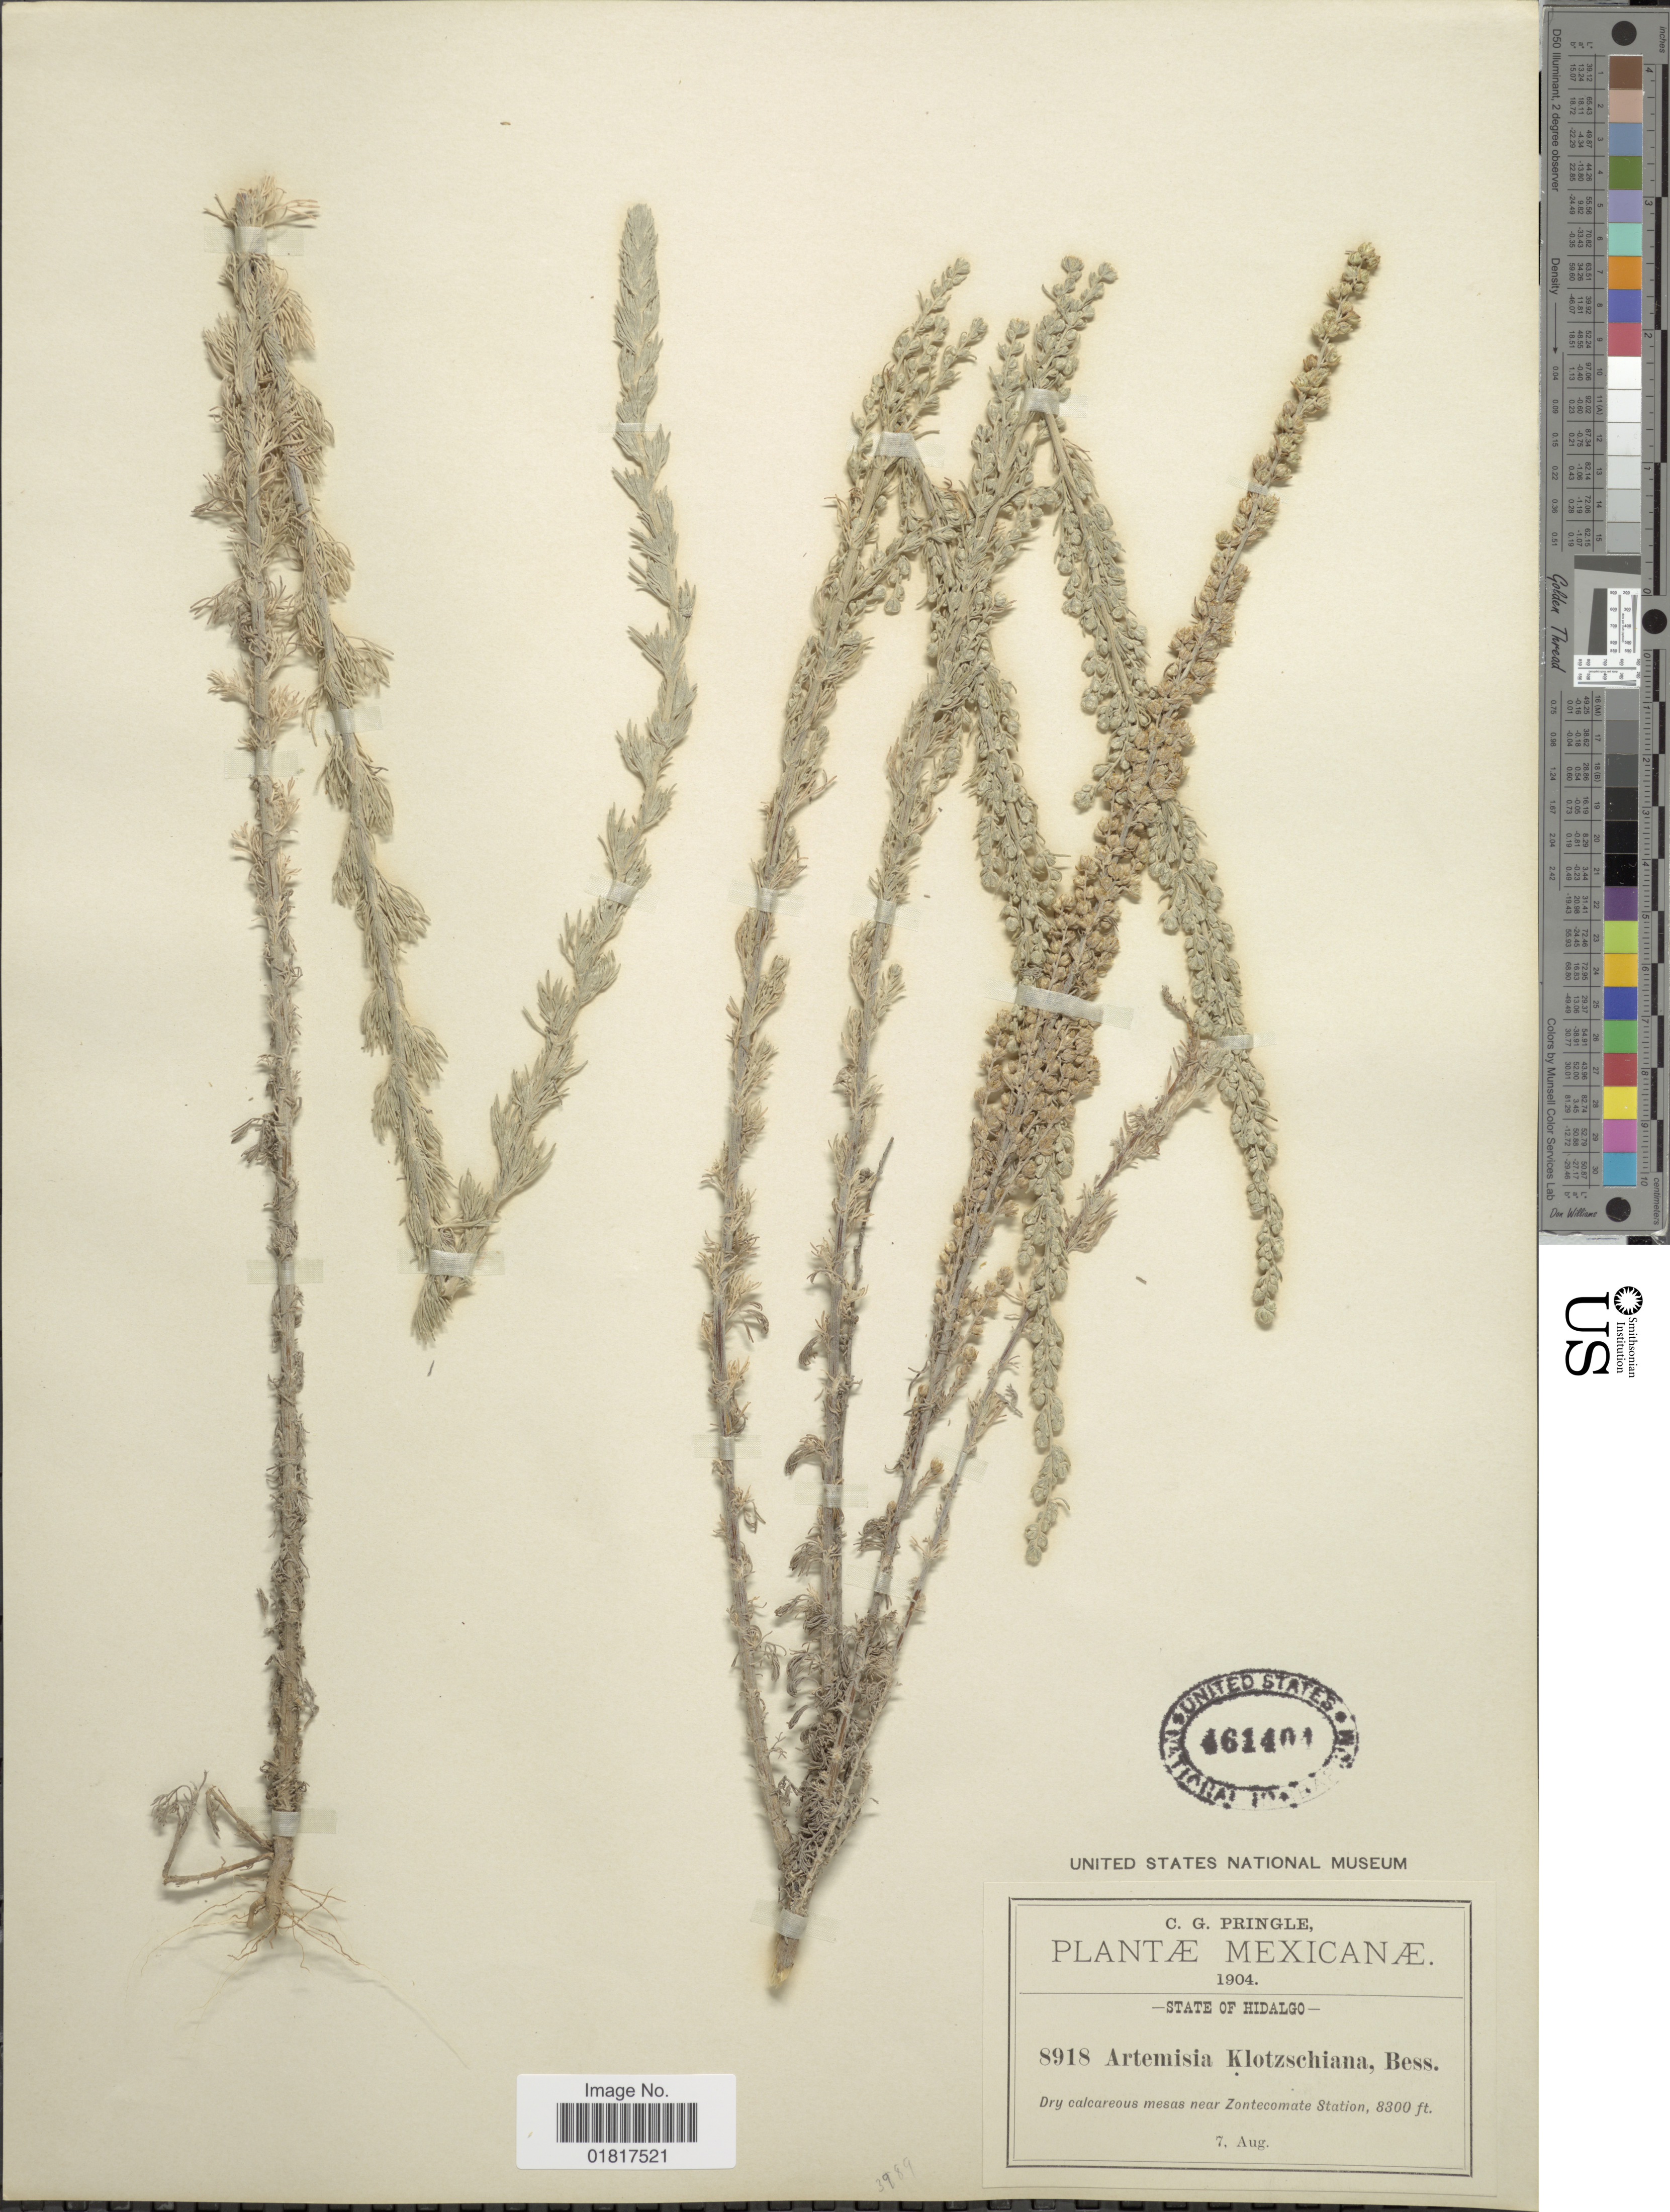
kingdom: Plantae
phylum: Tracheophyta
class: Magnoliopsida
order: Asterales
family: Asteraceae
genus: Artemisia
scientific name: Artemisia klotzchiana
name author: Besser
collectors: C. G. Pringle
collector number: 8918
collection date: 1904-08-07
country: Mexico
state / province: Hidalgo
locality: Dry calcareous near Zontemate Station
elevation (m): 2530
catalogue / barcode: US 161401